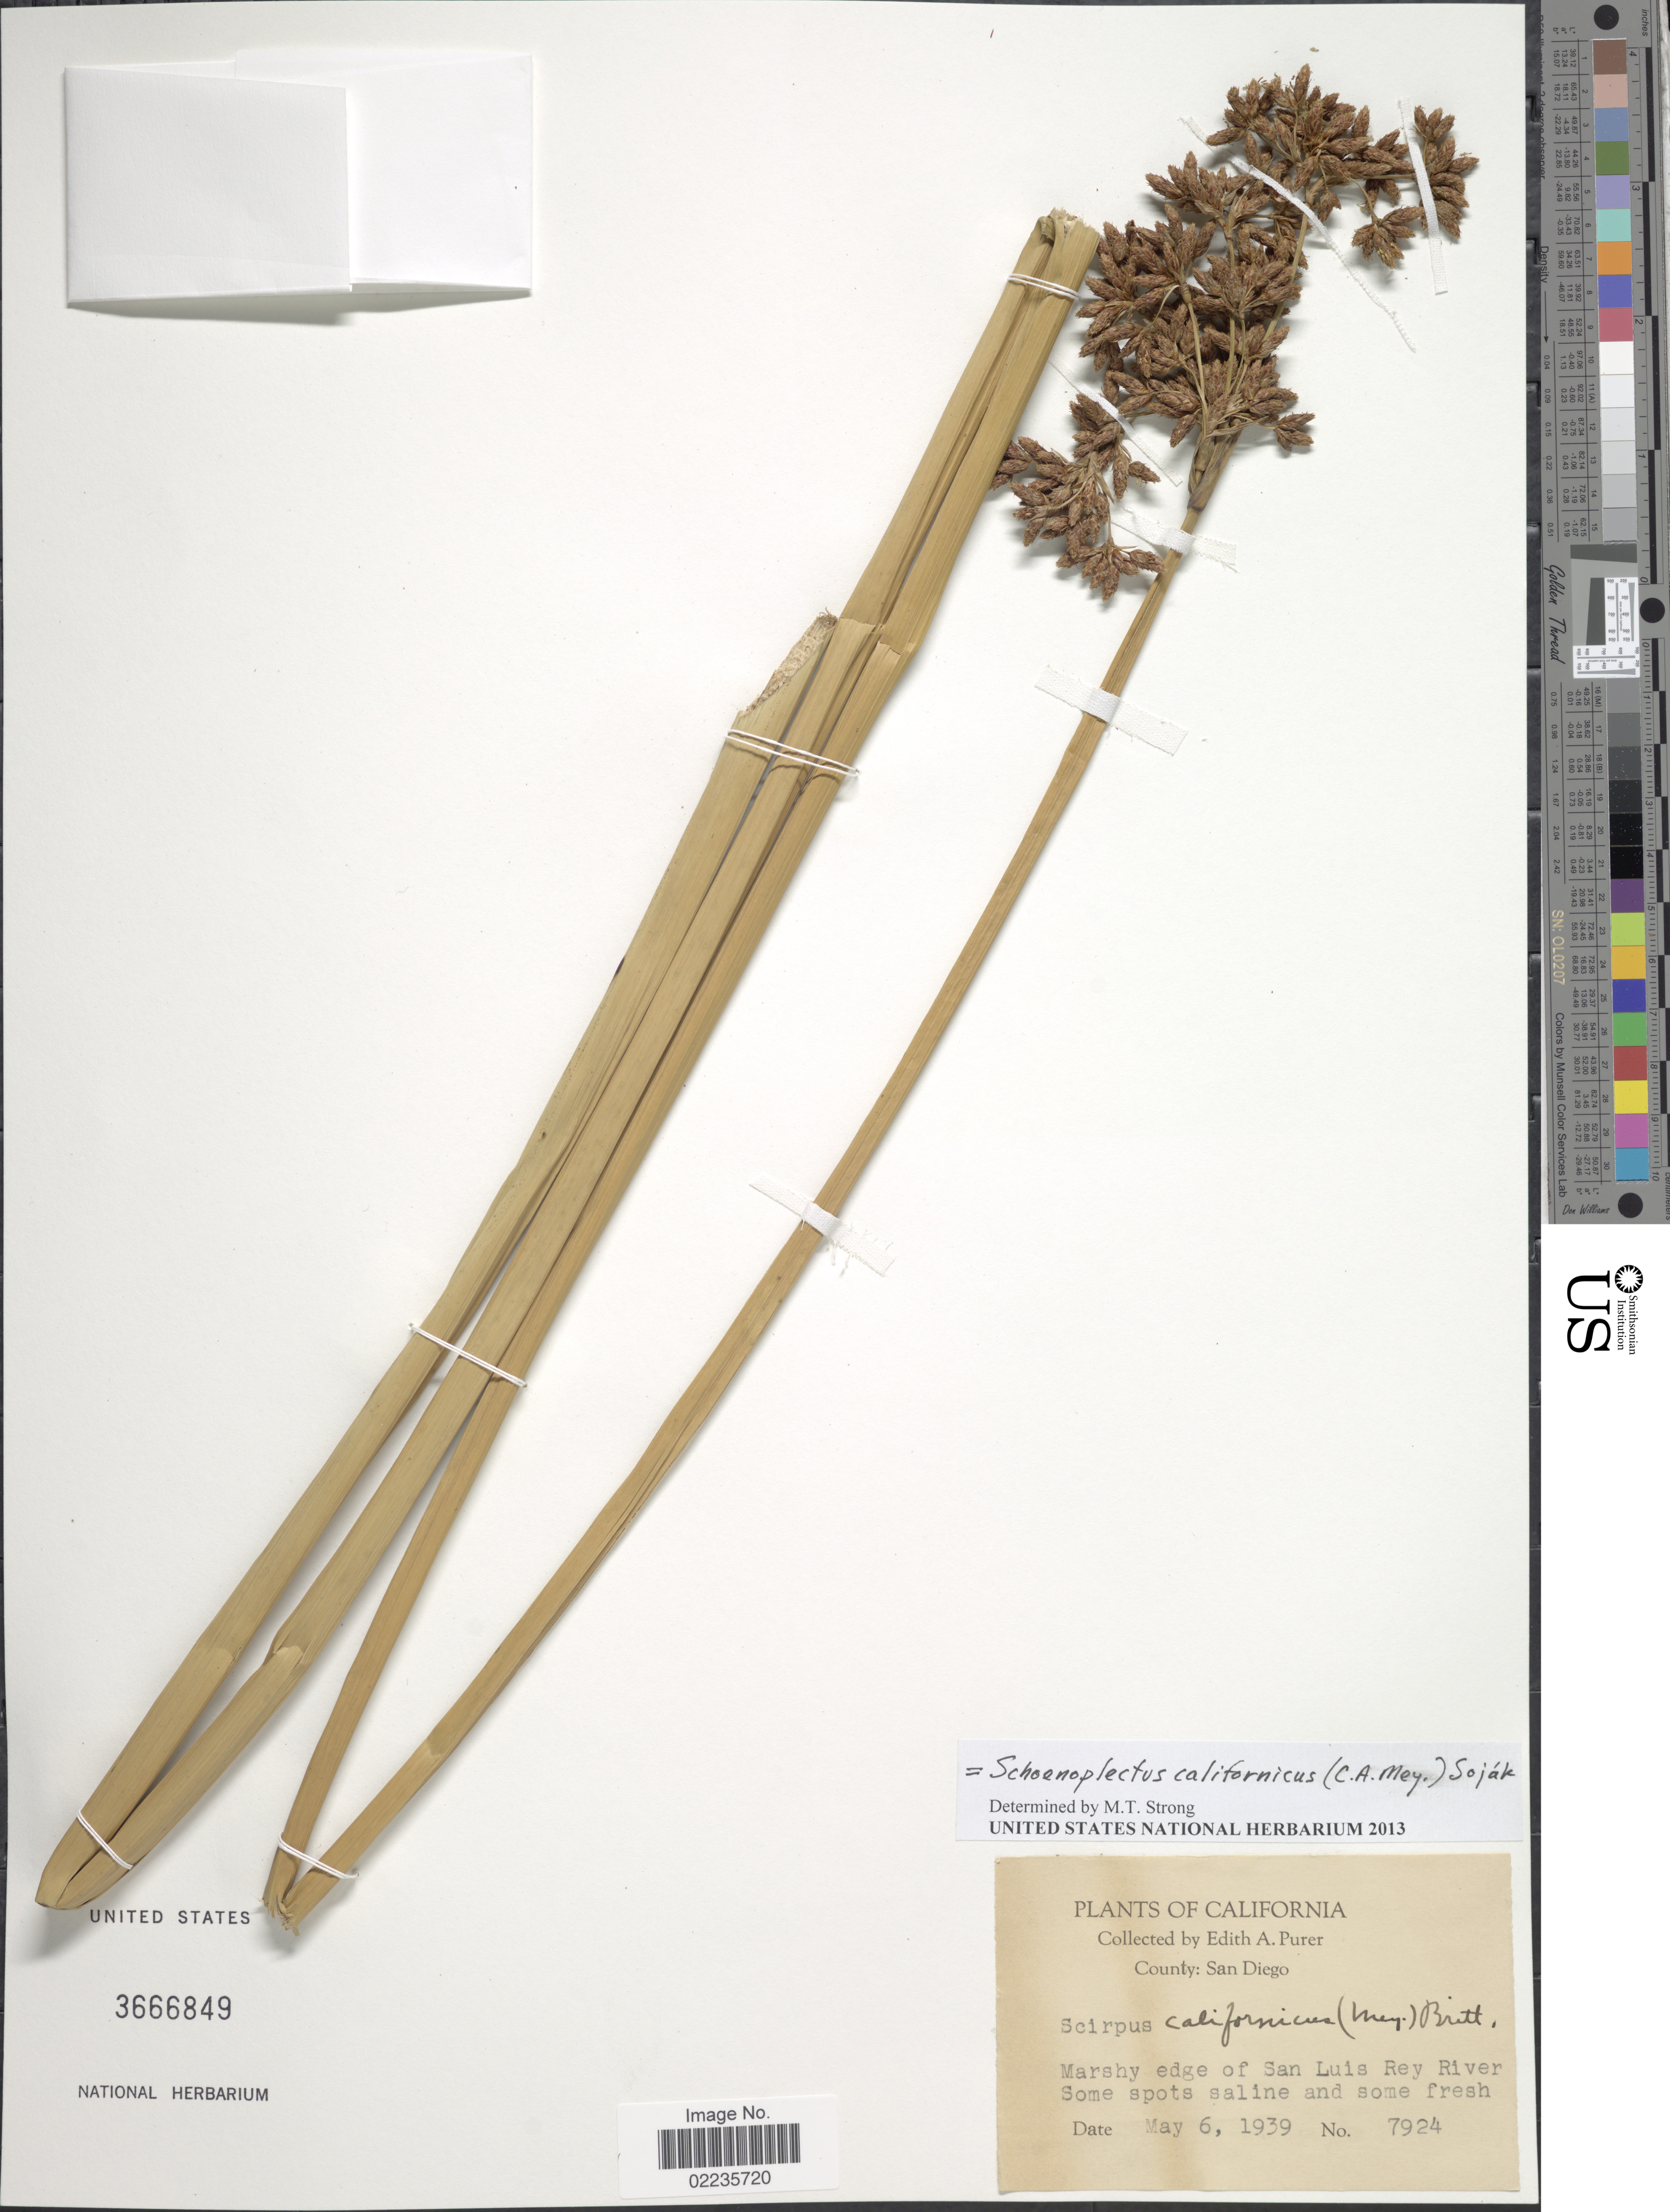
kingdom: Plantae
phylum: Tracheophyta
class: Liliopsida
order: Poales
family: Cyperaceae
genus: Schoenoplectus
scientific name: Schoenoplectus californicus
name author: (C.A. Mey.) Soják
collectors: E. Purer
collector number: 7924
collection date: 1939-05-06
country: United States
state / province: California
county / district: San Diego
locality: County: San Diego, Marshy edge of San Luis Rey River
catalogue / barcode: US 3666849